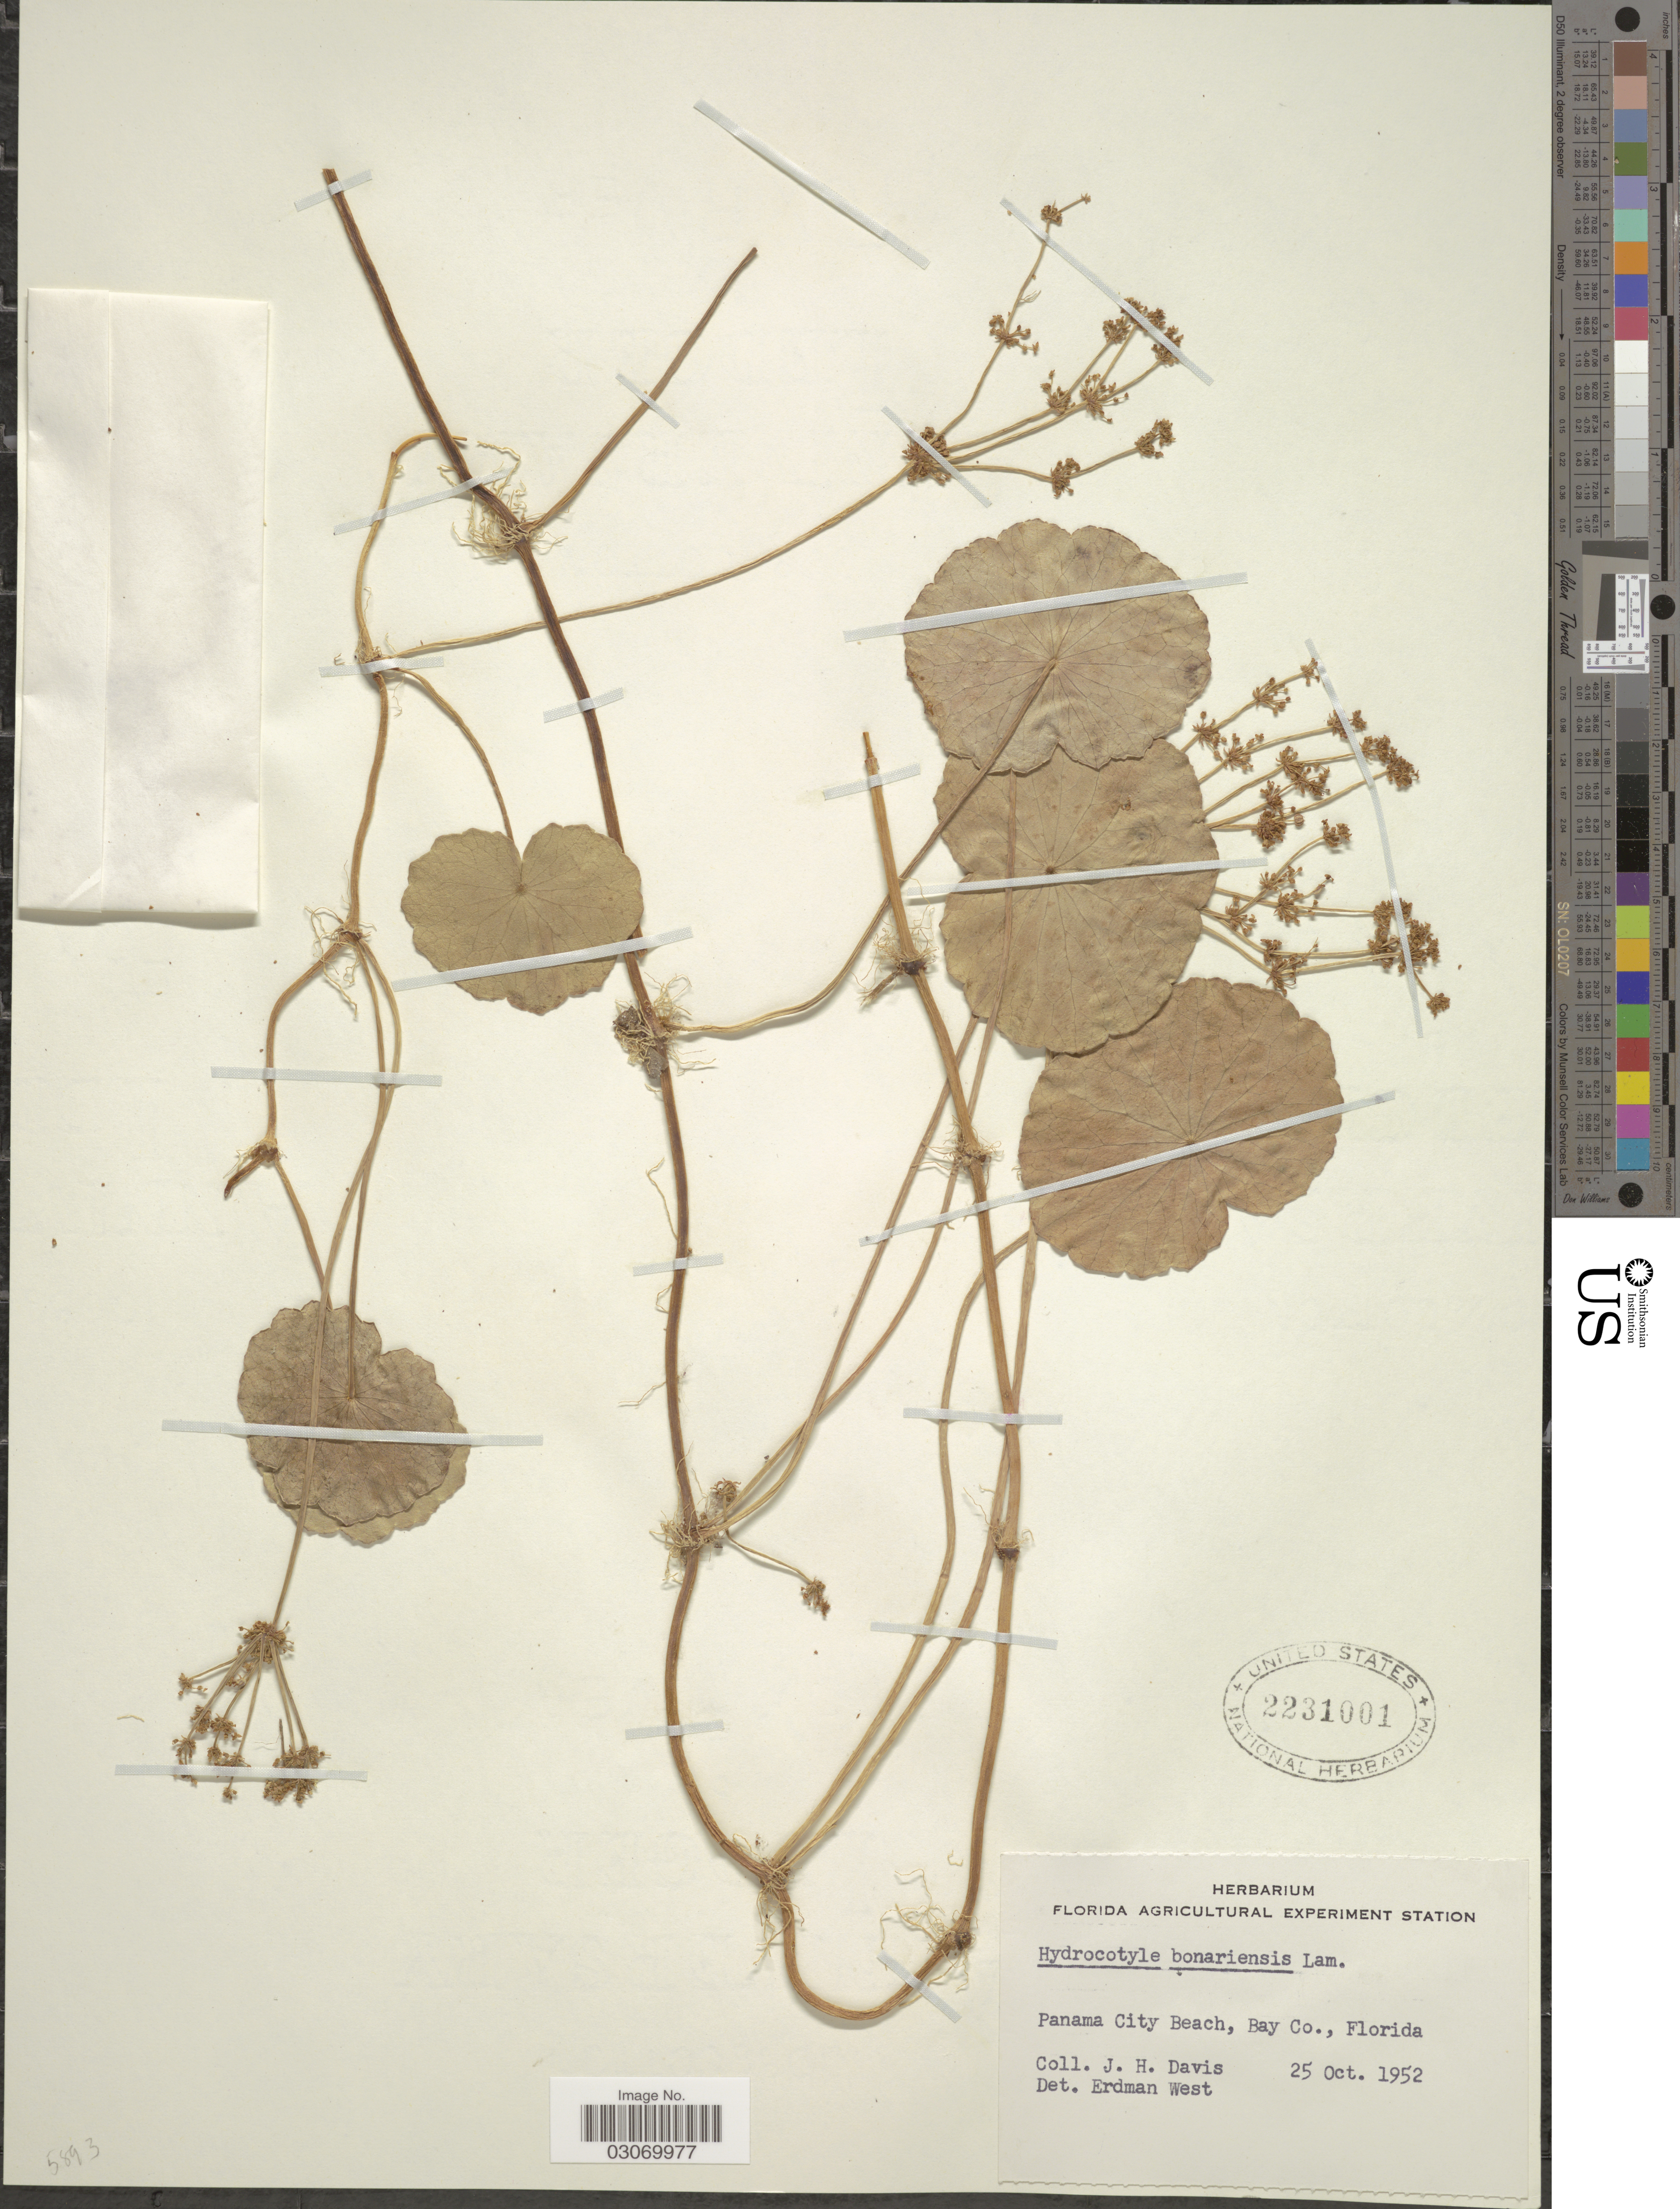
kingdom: Plantae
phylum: Tracheophyta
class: Magnoliopsida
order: Apiales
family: Araliaceae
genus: Hydrocotyle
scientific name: Hydrocotyle bonariensis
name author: Lam.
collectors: J. Davis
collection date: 1952-10-25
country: United States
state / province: Florida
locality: Panama City Beach, Bay Co.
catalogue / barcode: US 2231001